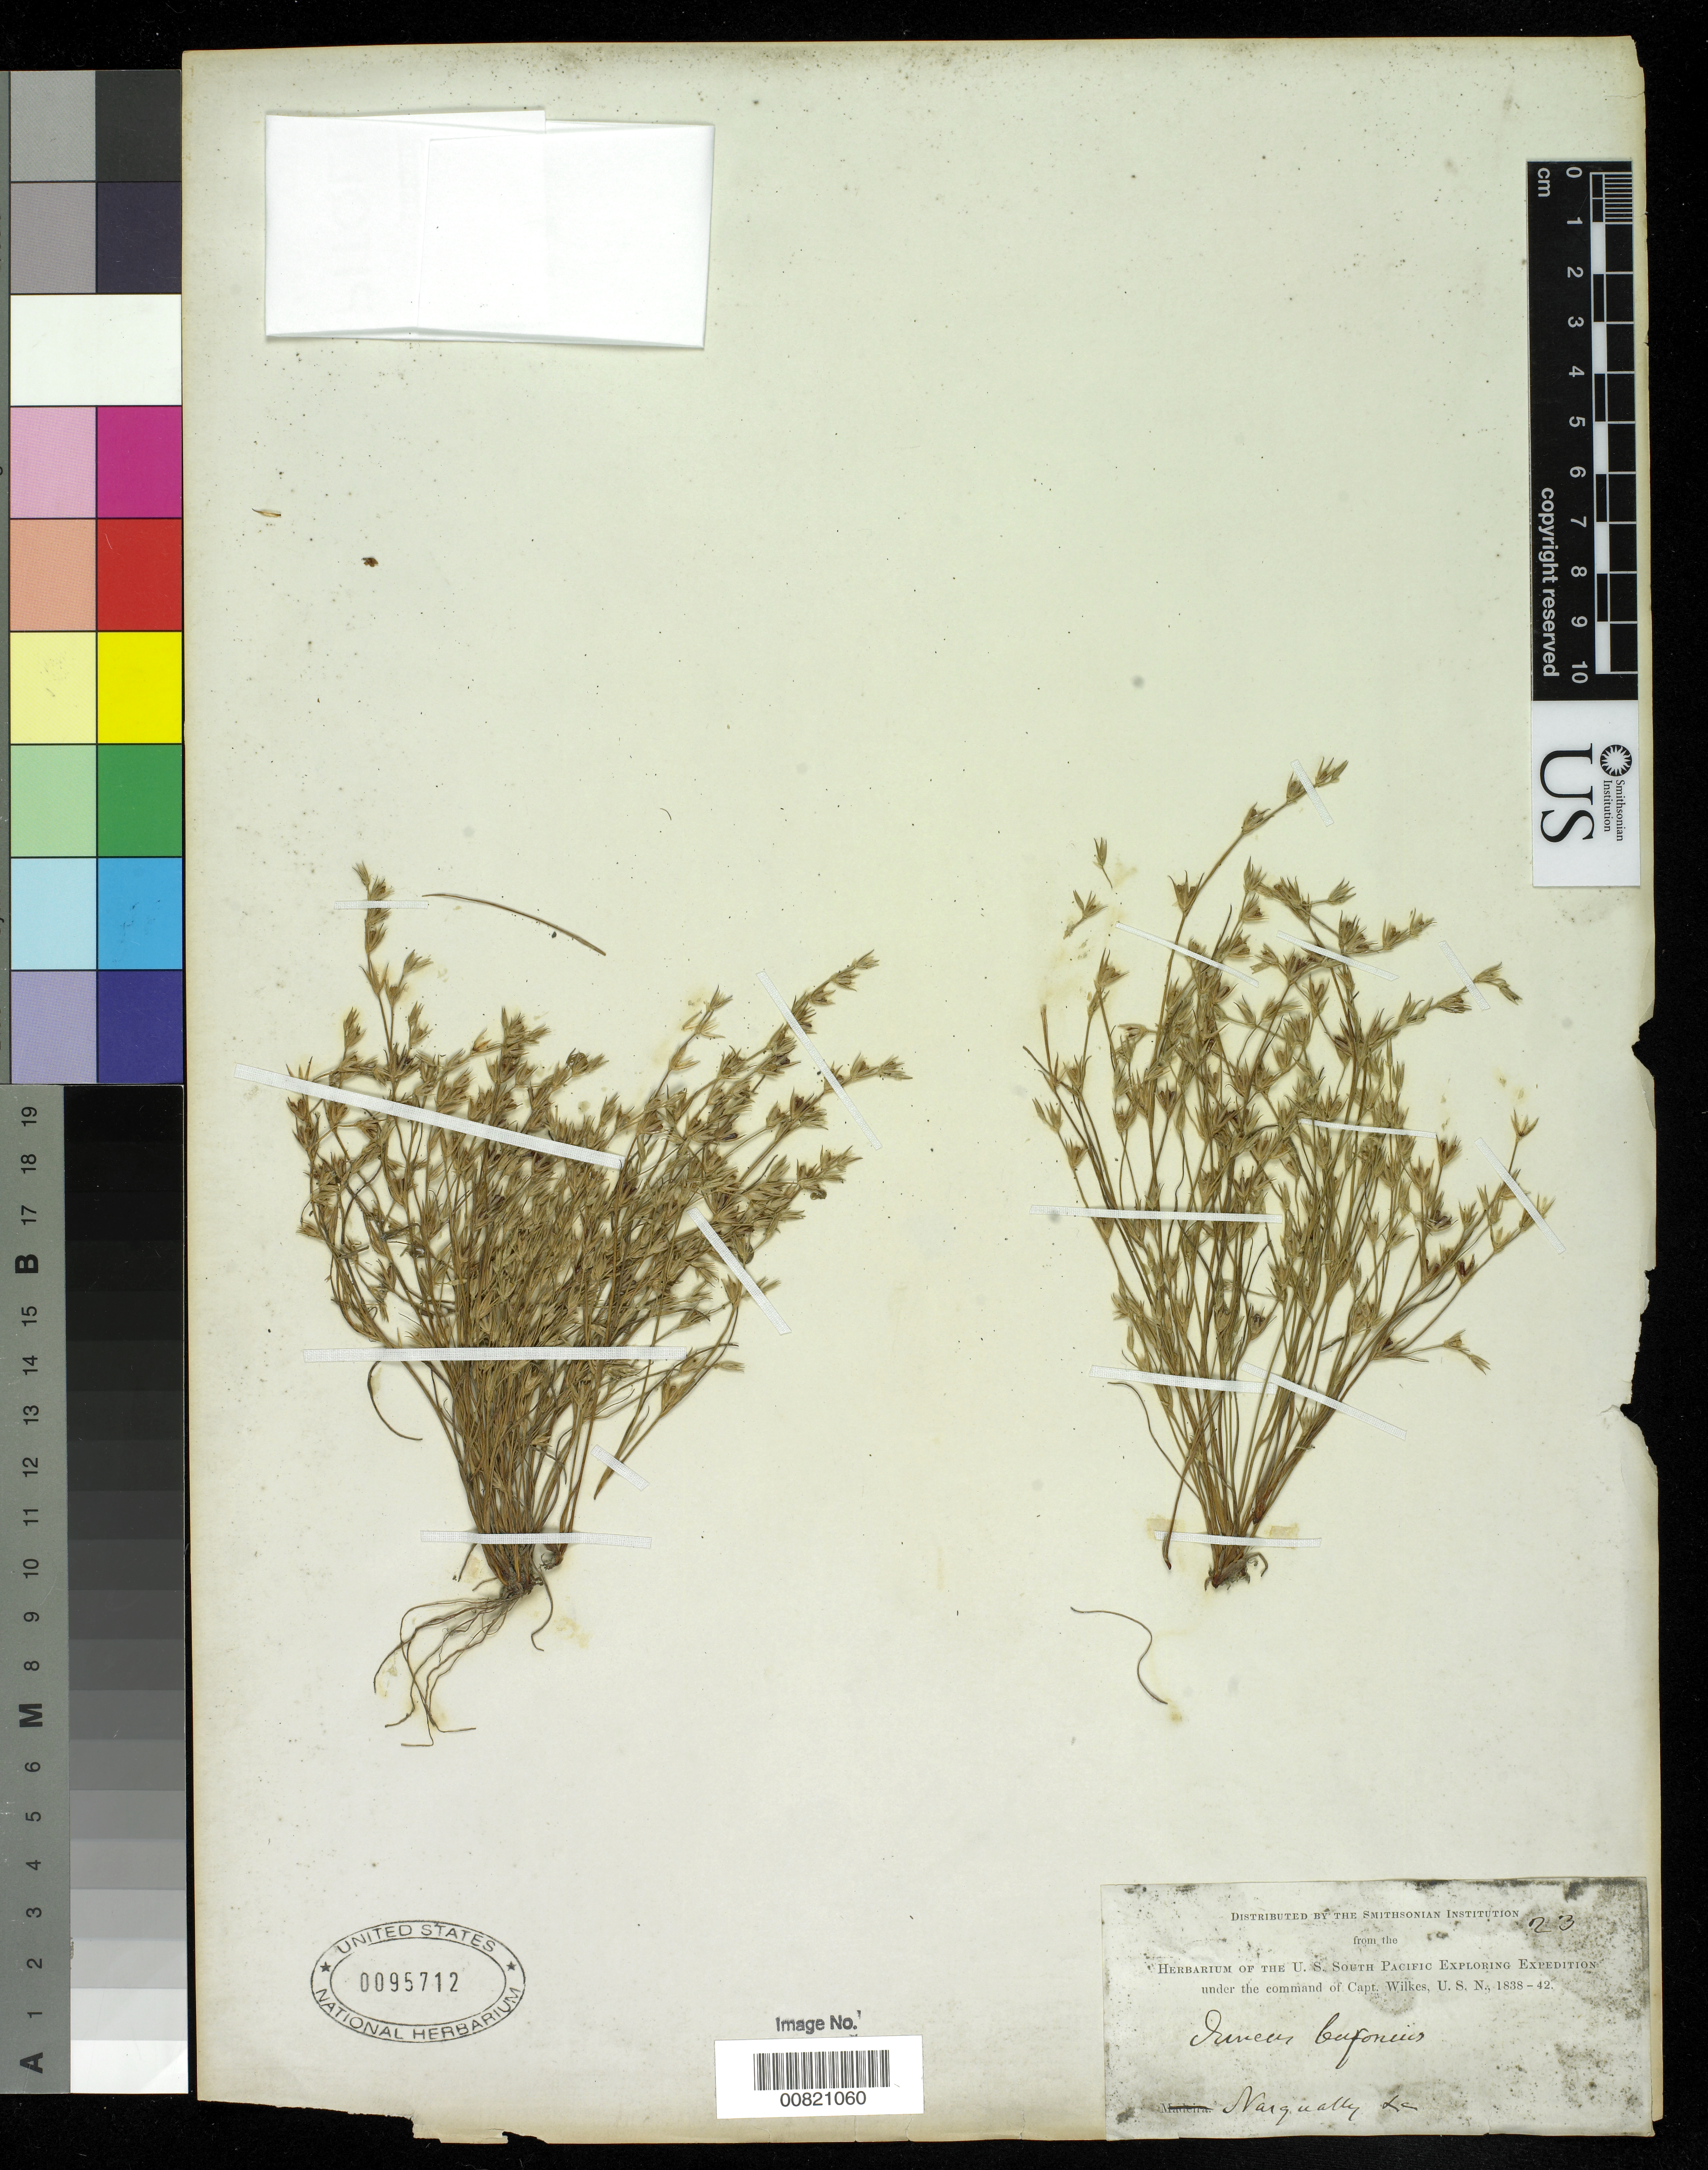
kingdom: Plantae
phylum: Tracheophyta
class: Liliopsida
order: Poales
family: Juncaceae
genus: Juncus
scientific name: Juncus bufonius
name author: L.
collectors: Wilkes Explor. Exped.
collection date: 1838/1842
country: United States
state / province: Oregon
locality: Nasqually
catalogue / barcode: US 95712